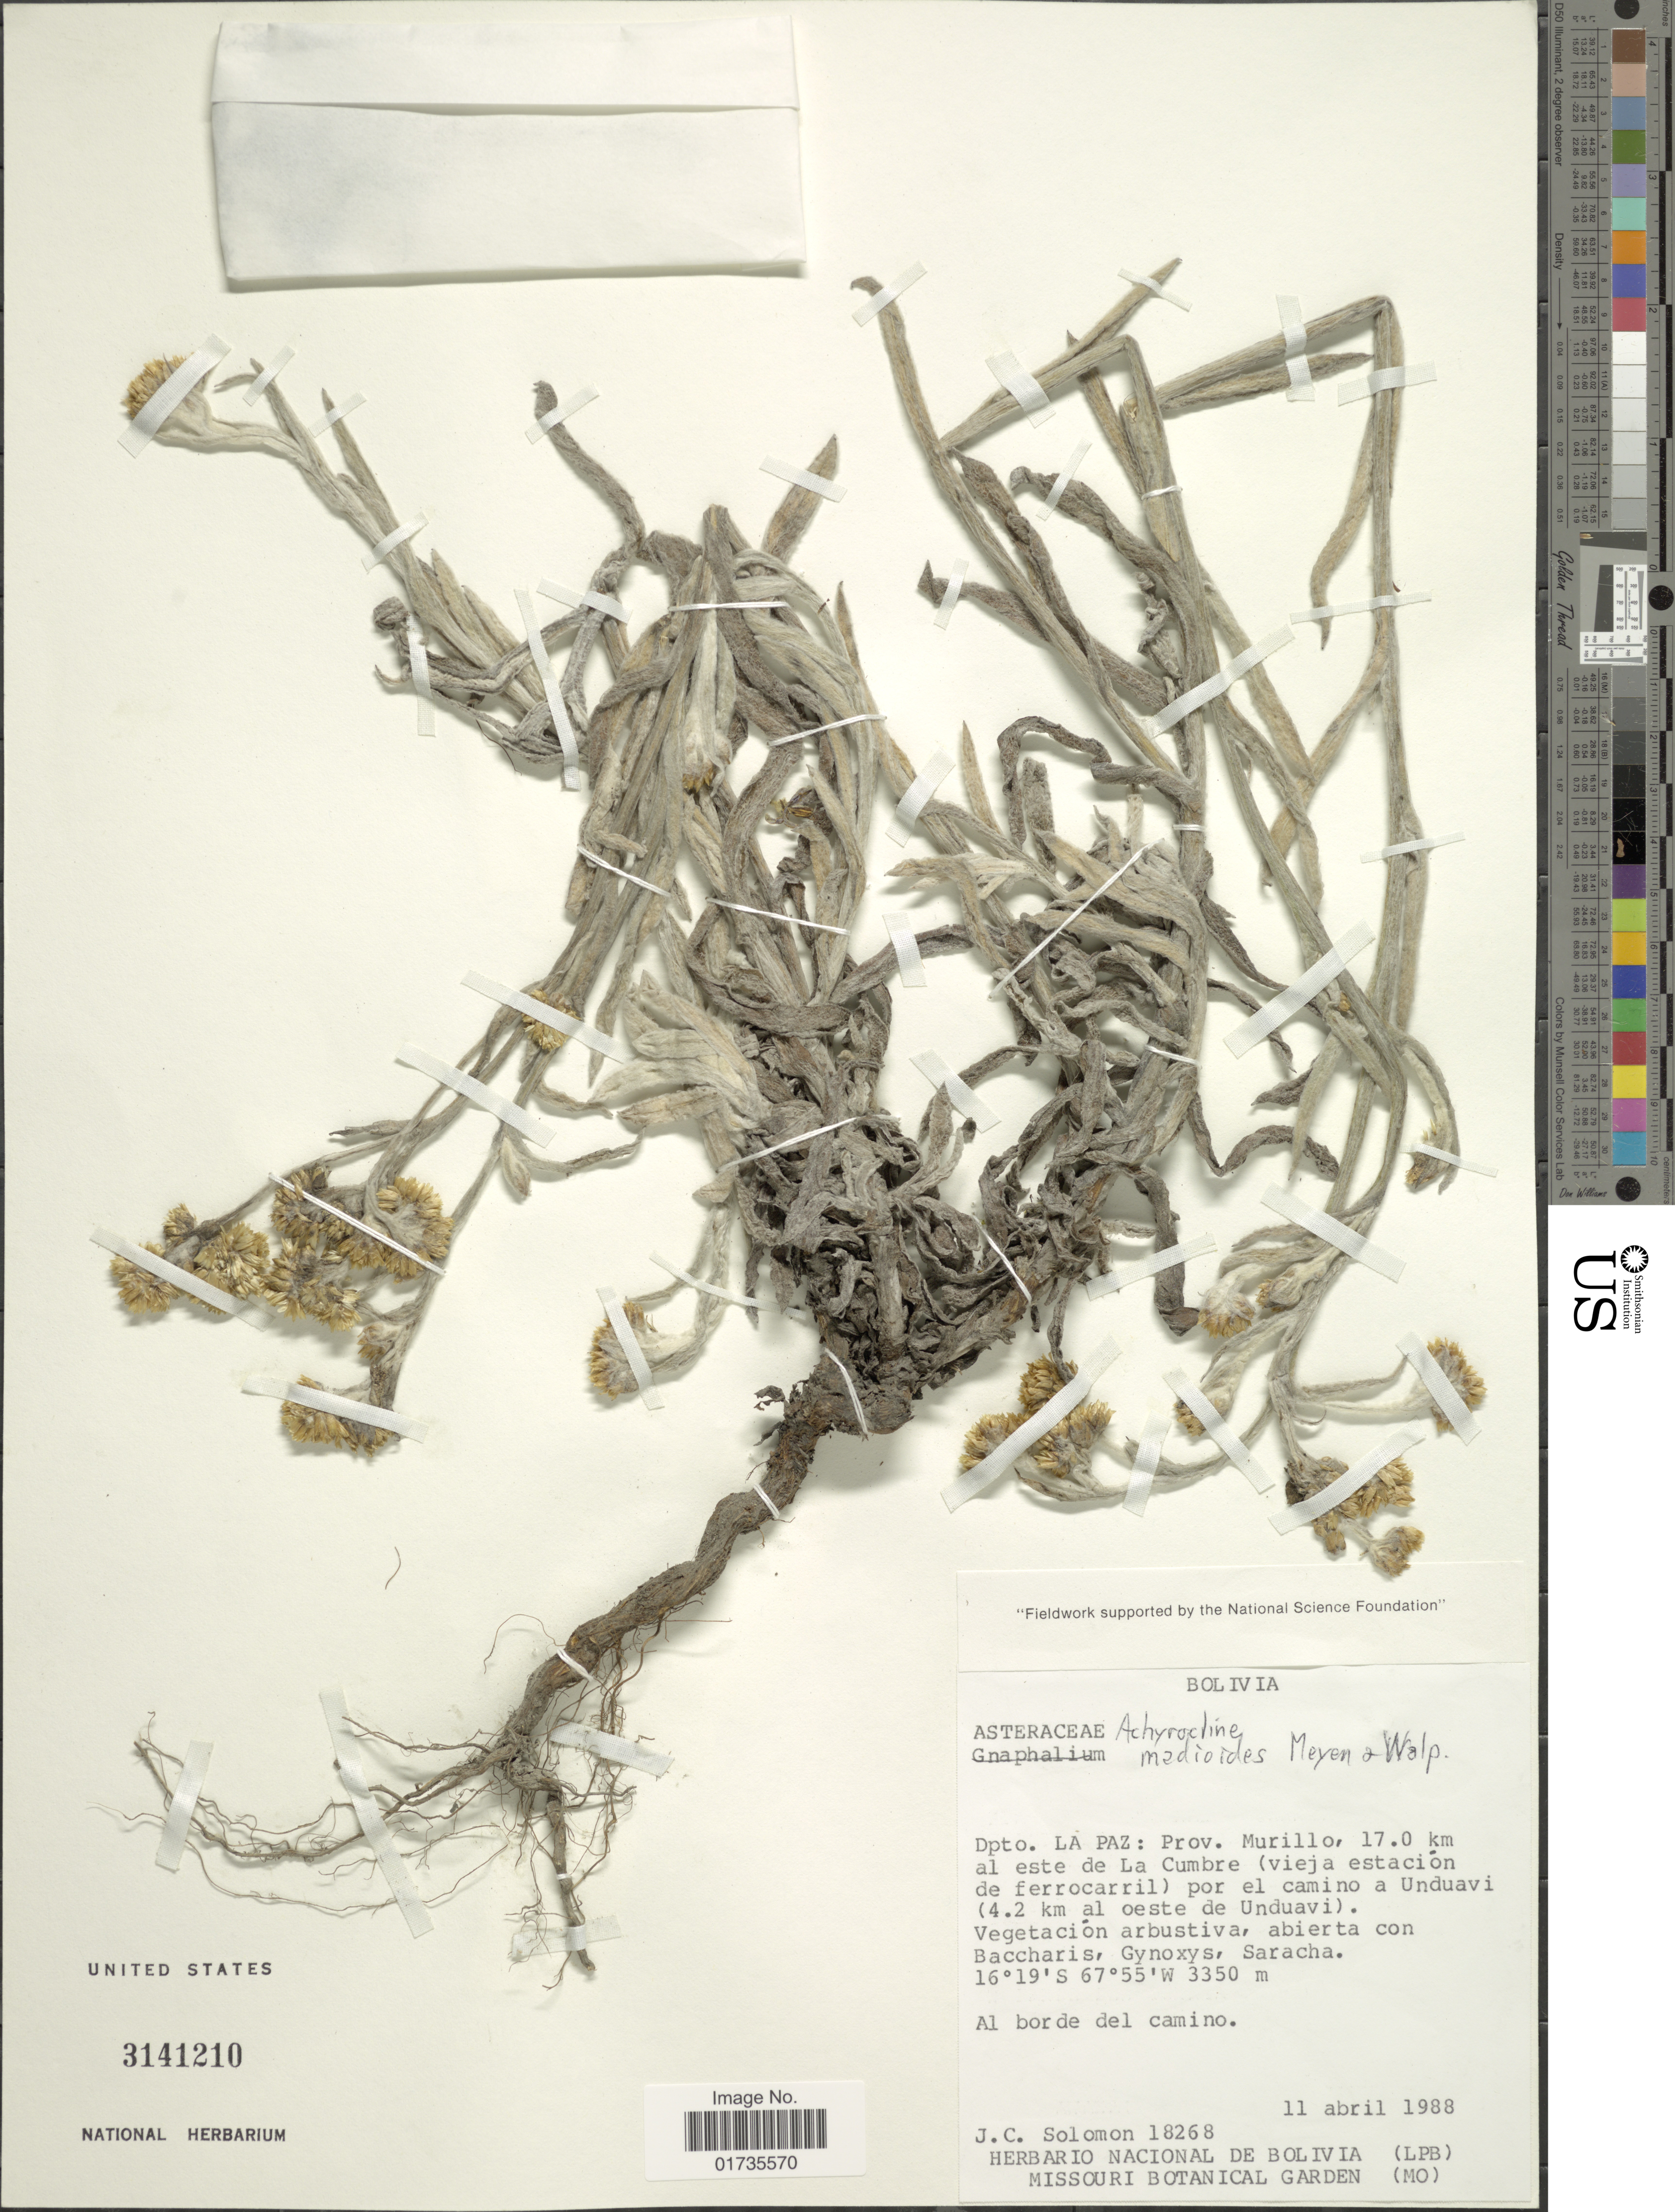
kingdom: Plantae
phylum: Tracheophyta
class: Magnoliopsida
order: Asterales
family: Asteraceae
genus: Achyrocline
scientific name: Achyrocline madioides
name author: (Kunth) Meyen & Walp.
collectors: J. C. Solomon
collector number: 18268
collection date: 1988-04-11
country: Bolivia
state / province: La Paz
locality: Bolivia. Dpto. La Paz: Prov. Murillo. 17.0 km al este de La Cumbre (vieja estacion de ferrocarril) por el camino a Unduavi (4.2 km al oeste de Unduavi)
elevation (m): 3350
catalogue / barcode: US 3141210